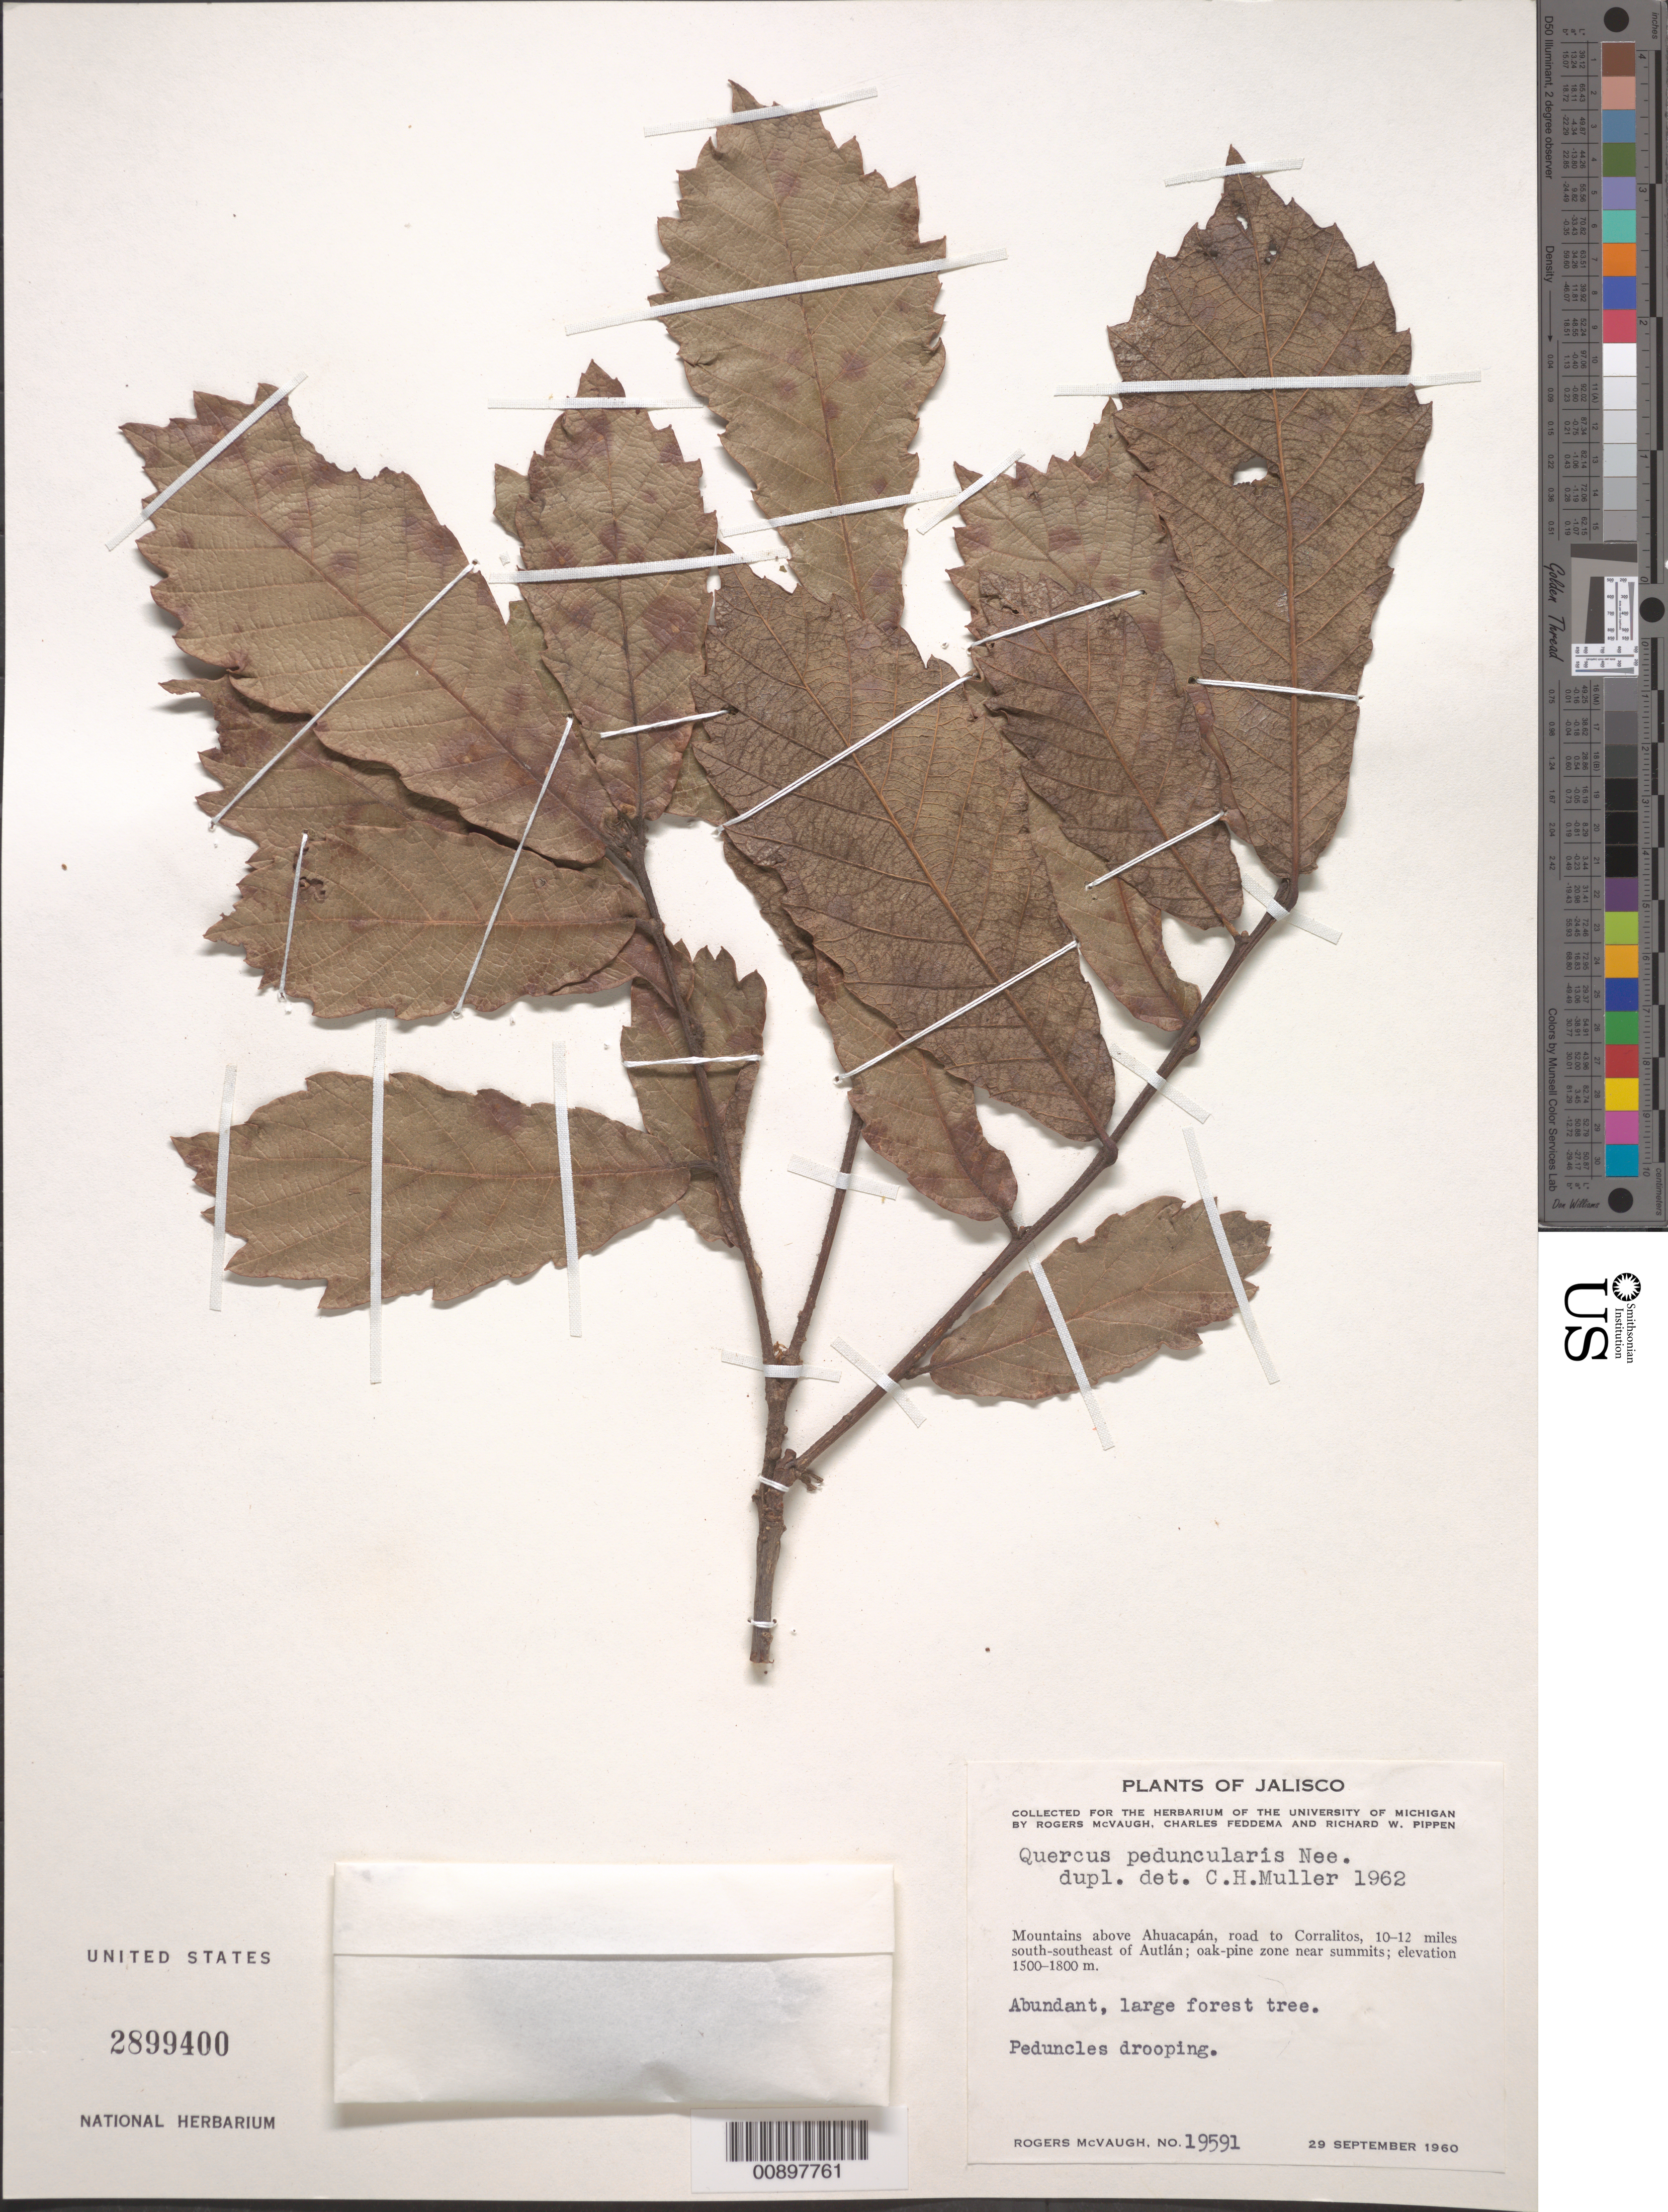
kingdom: Plantae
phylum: Tracheophyta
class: Magnoliopsida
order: Fagales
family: Fagaceae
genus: Quercus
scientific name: Quercus peduncularis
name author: Née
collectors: R. McVaugh, C. Feddema & R. W. Pippen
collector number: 19591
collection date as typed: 29 Sep 1960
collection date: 1960-09-29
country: Mexico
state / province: Jalisco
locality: Mountains above Ahuacapán, road to Corralitos, 10-12 miles south-southeast of Autlán.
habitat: Large forest tree.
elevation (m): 1800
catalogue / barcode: US 2899400